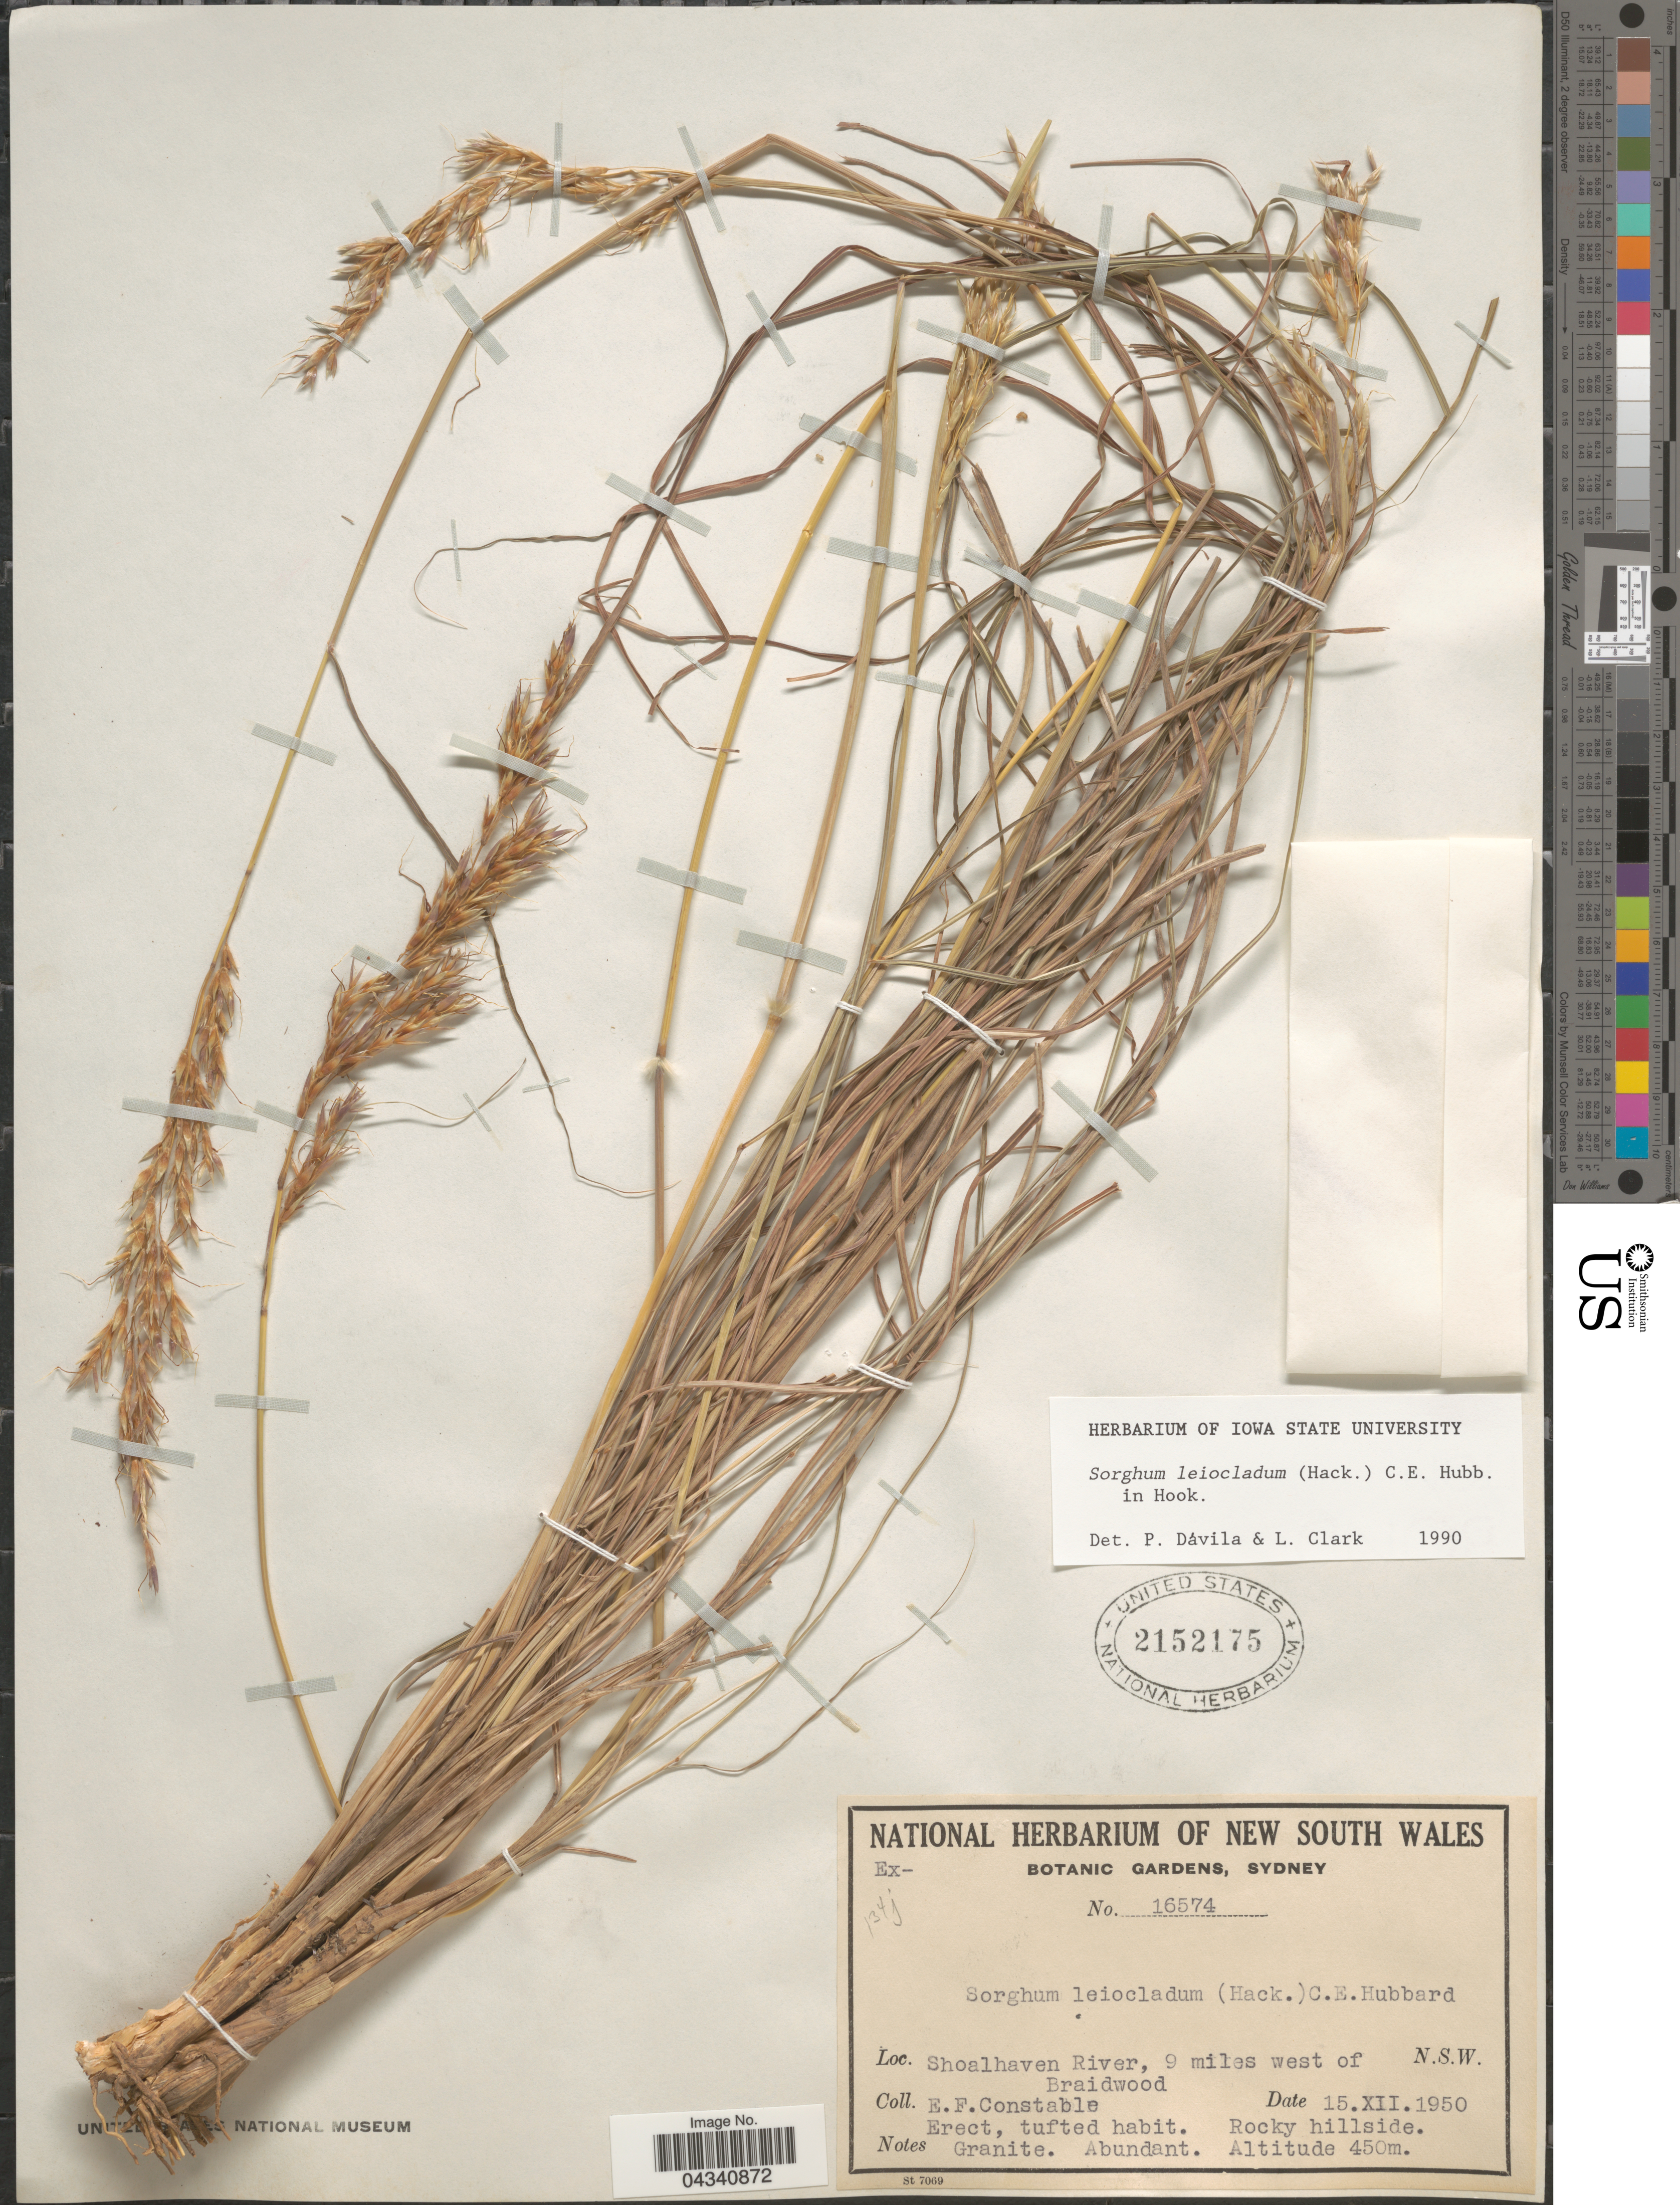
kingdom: Plantae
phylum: Tracheophyta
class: Liliopsida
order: Poales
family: Poaceae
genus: Sorghum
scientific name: Sorghum leiocladum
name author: (J. Hack.) C.E. Hubb.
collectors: E. F. Constable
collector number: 16574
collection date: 1950-12-15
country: Australia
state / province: New South Wales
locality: Shoalhaven River, 9 miles west of Braidwood.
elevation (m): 450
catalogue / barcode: US 2152175